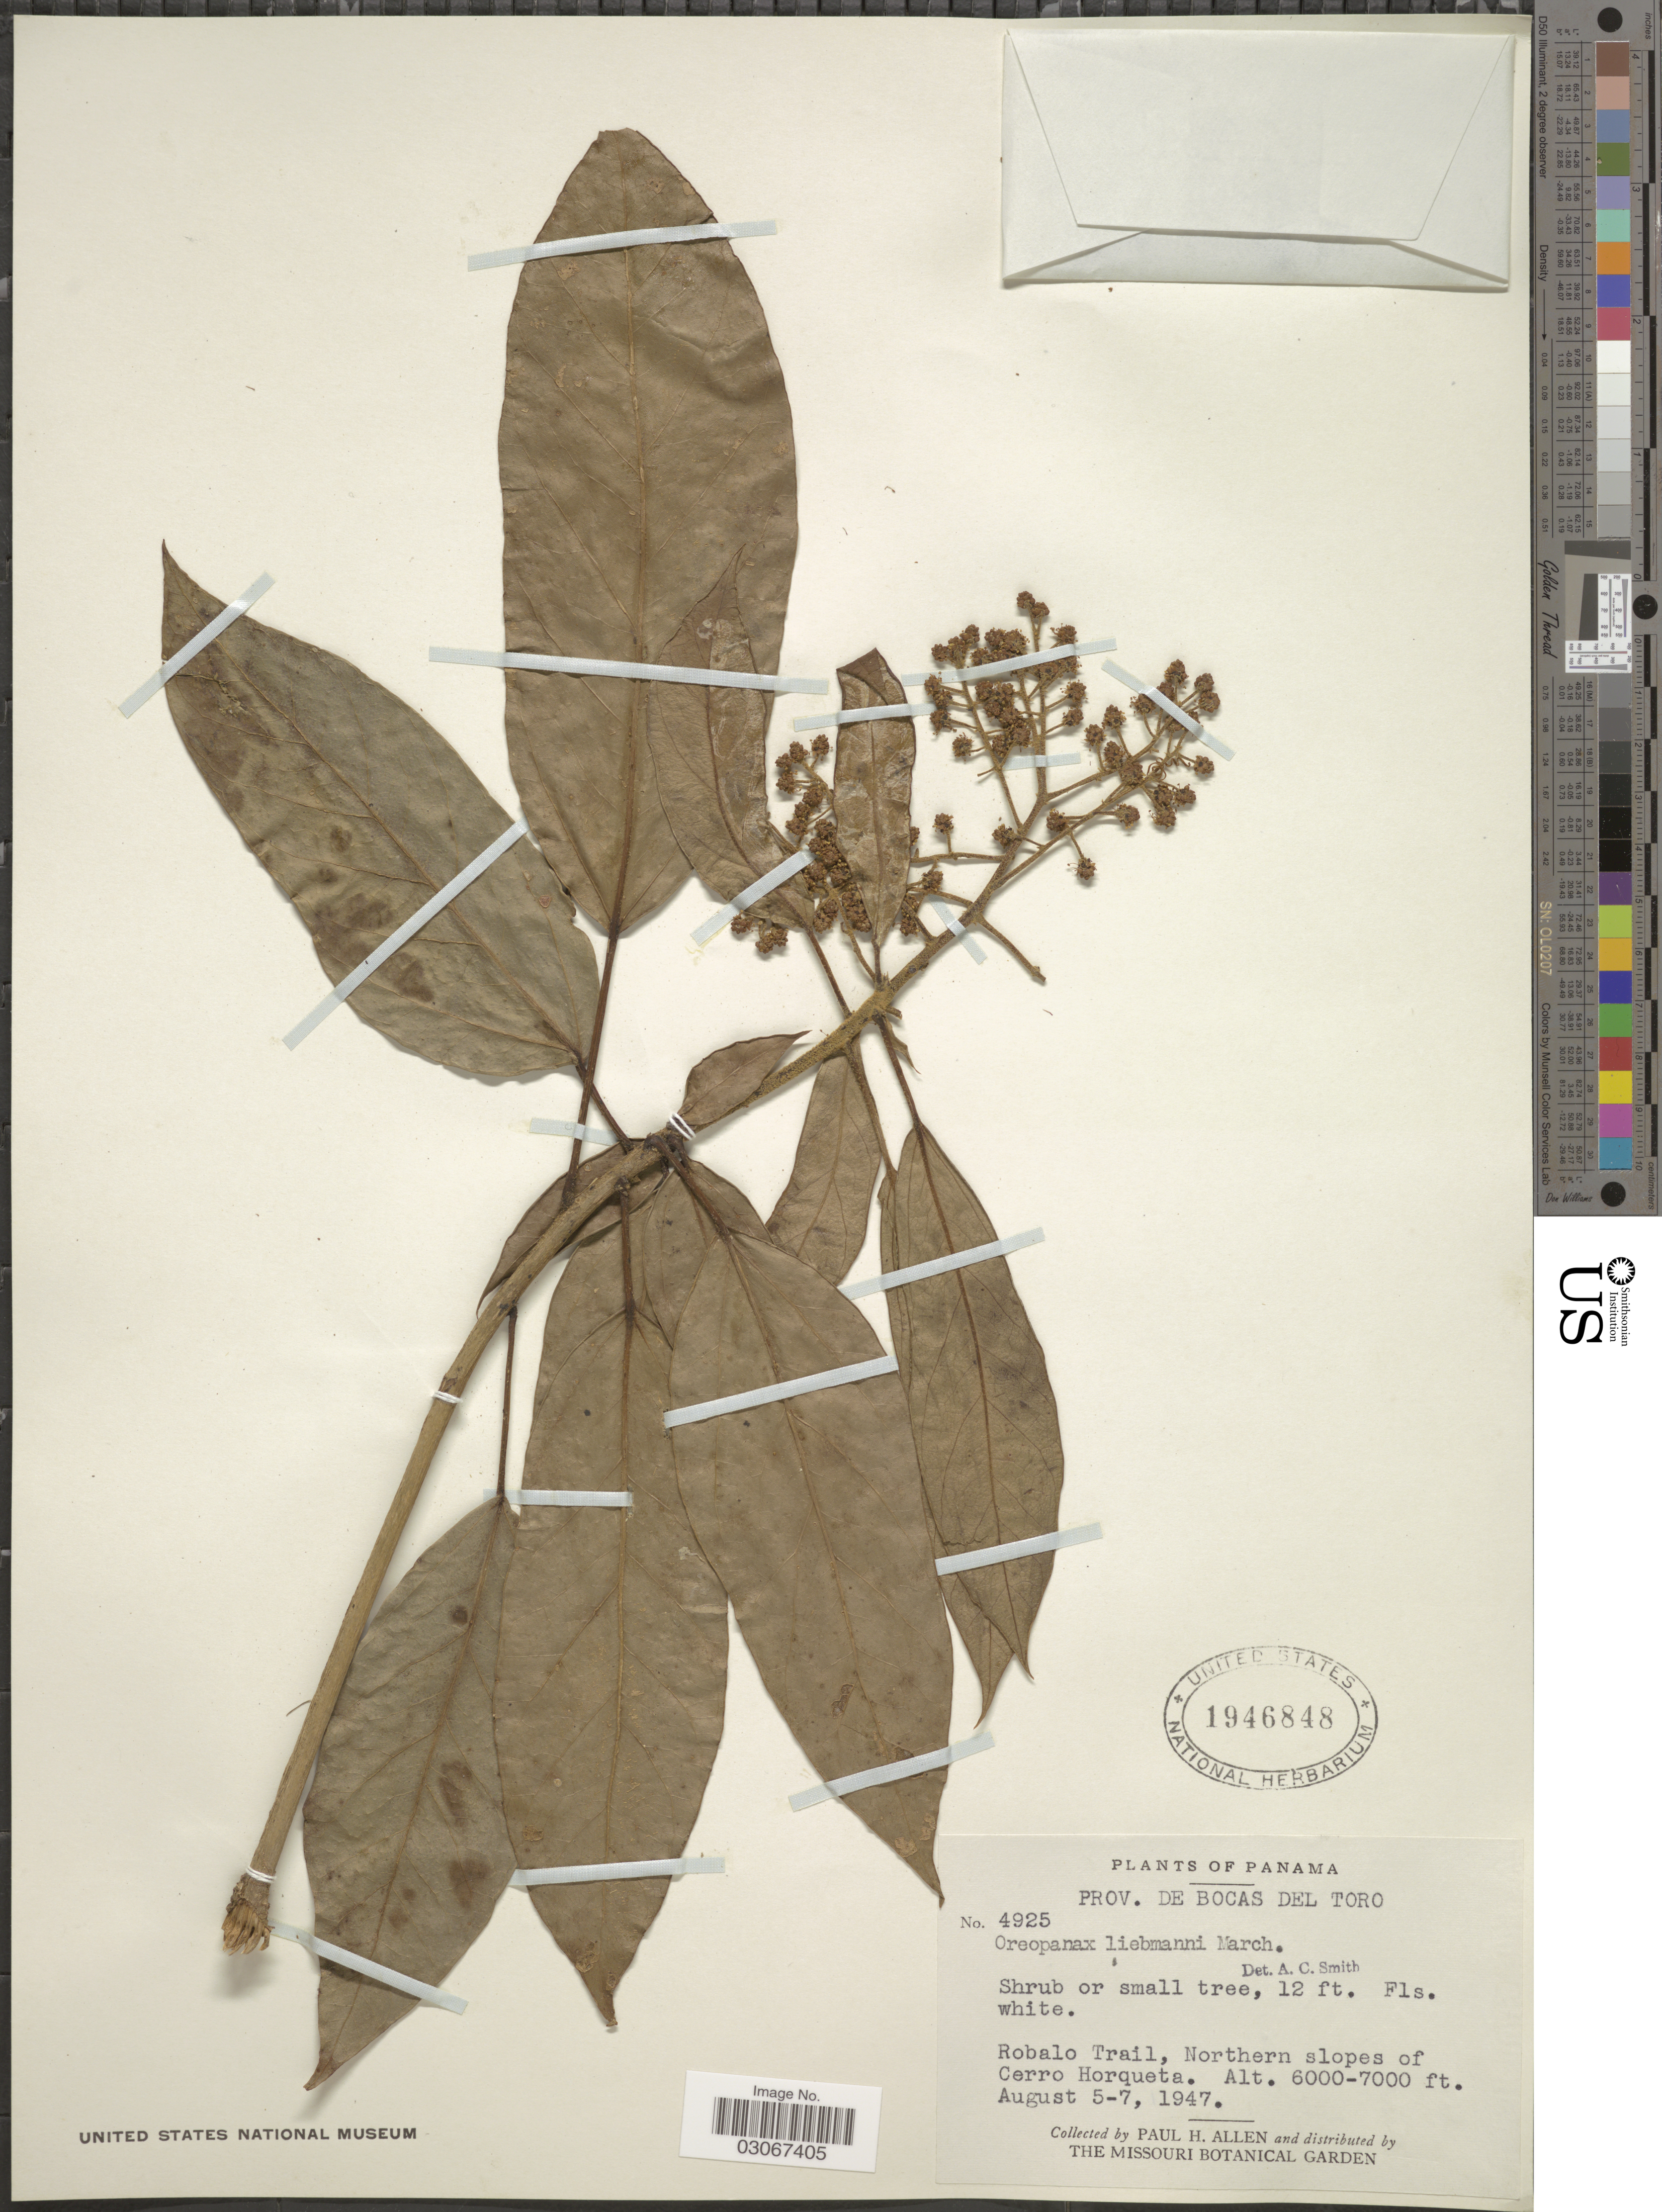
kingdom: Plantae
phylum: Tracheophyta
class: Magnoliopsida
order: Apiales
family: Araliaceae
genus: Oreopanax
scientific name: Oreopanax liebmannii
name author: Marchal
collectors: P. H. Allen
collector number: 4925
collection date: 1947-08-05/1947-08-07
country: Panama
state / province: Bocas del Toro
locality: Prov. De Bocas Del Toro, Robalo Trail, Northern slopes of Cerro Horqueta.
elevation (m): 1829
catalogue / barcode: US 1946848